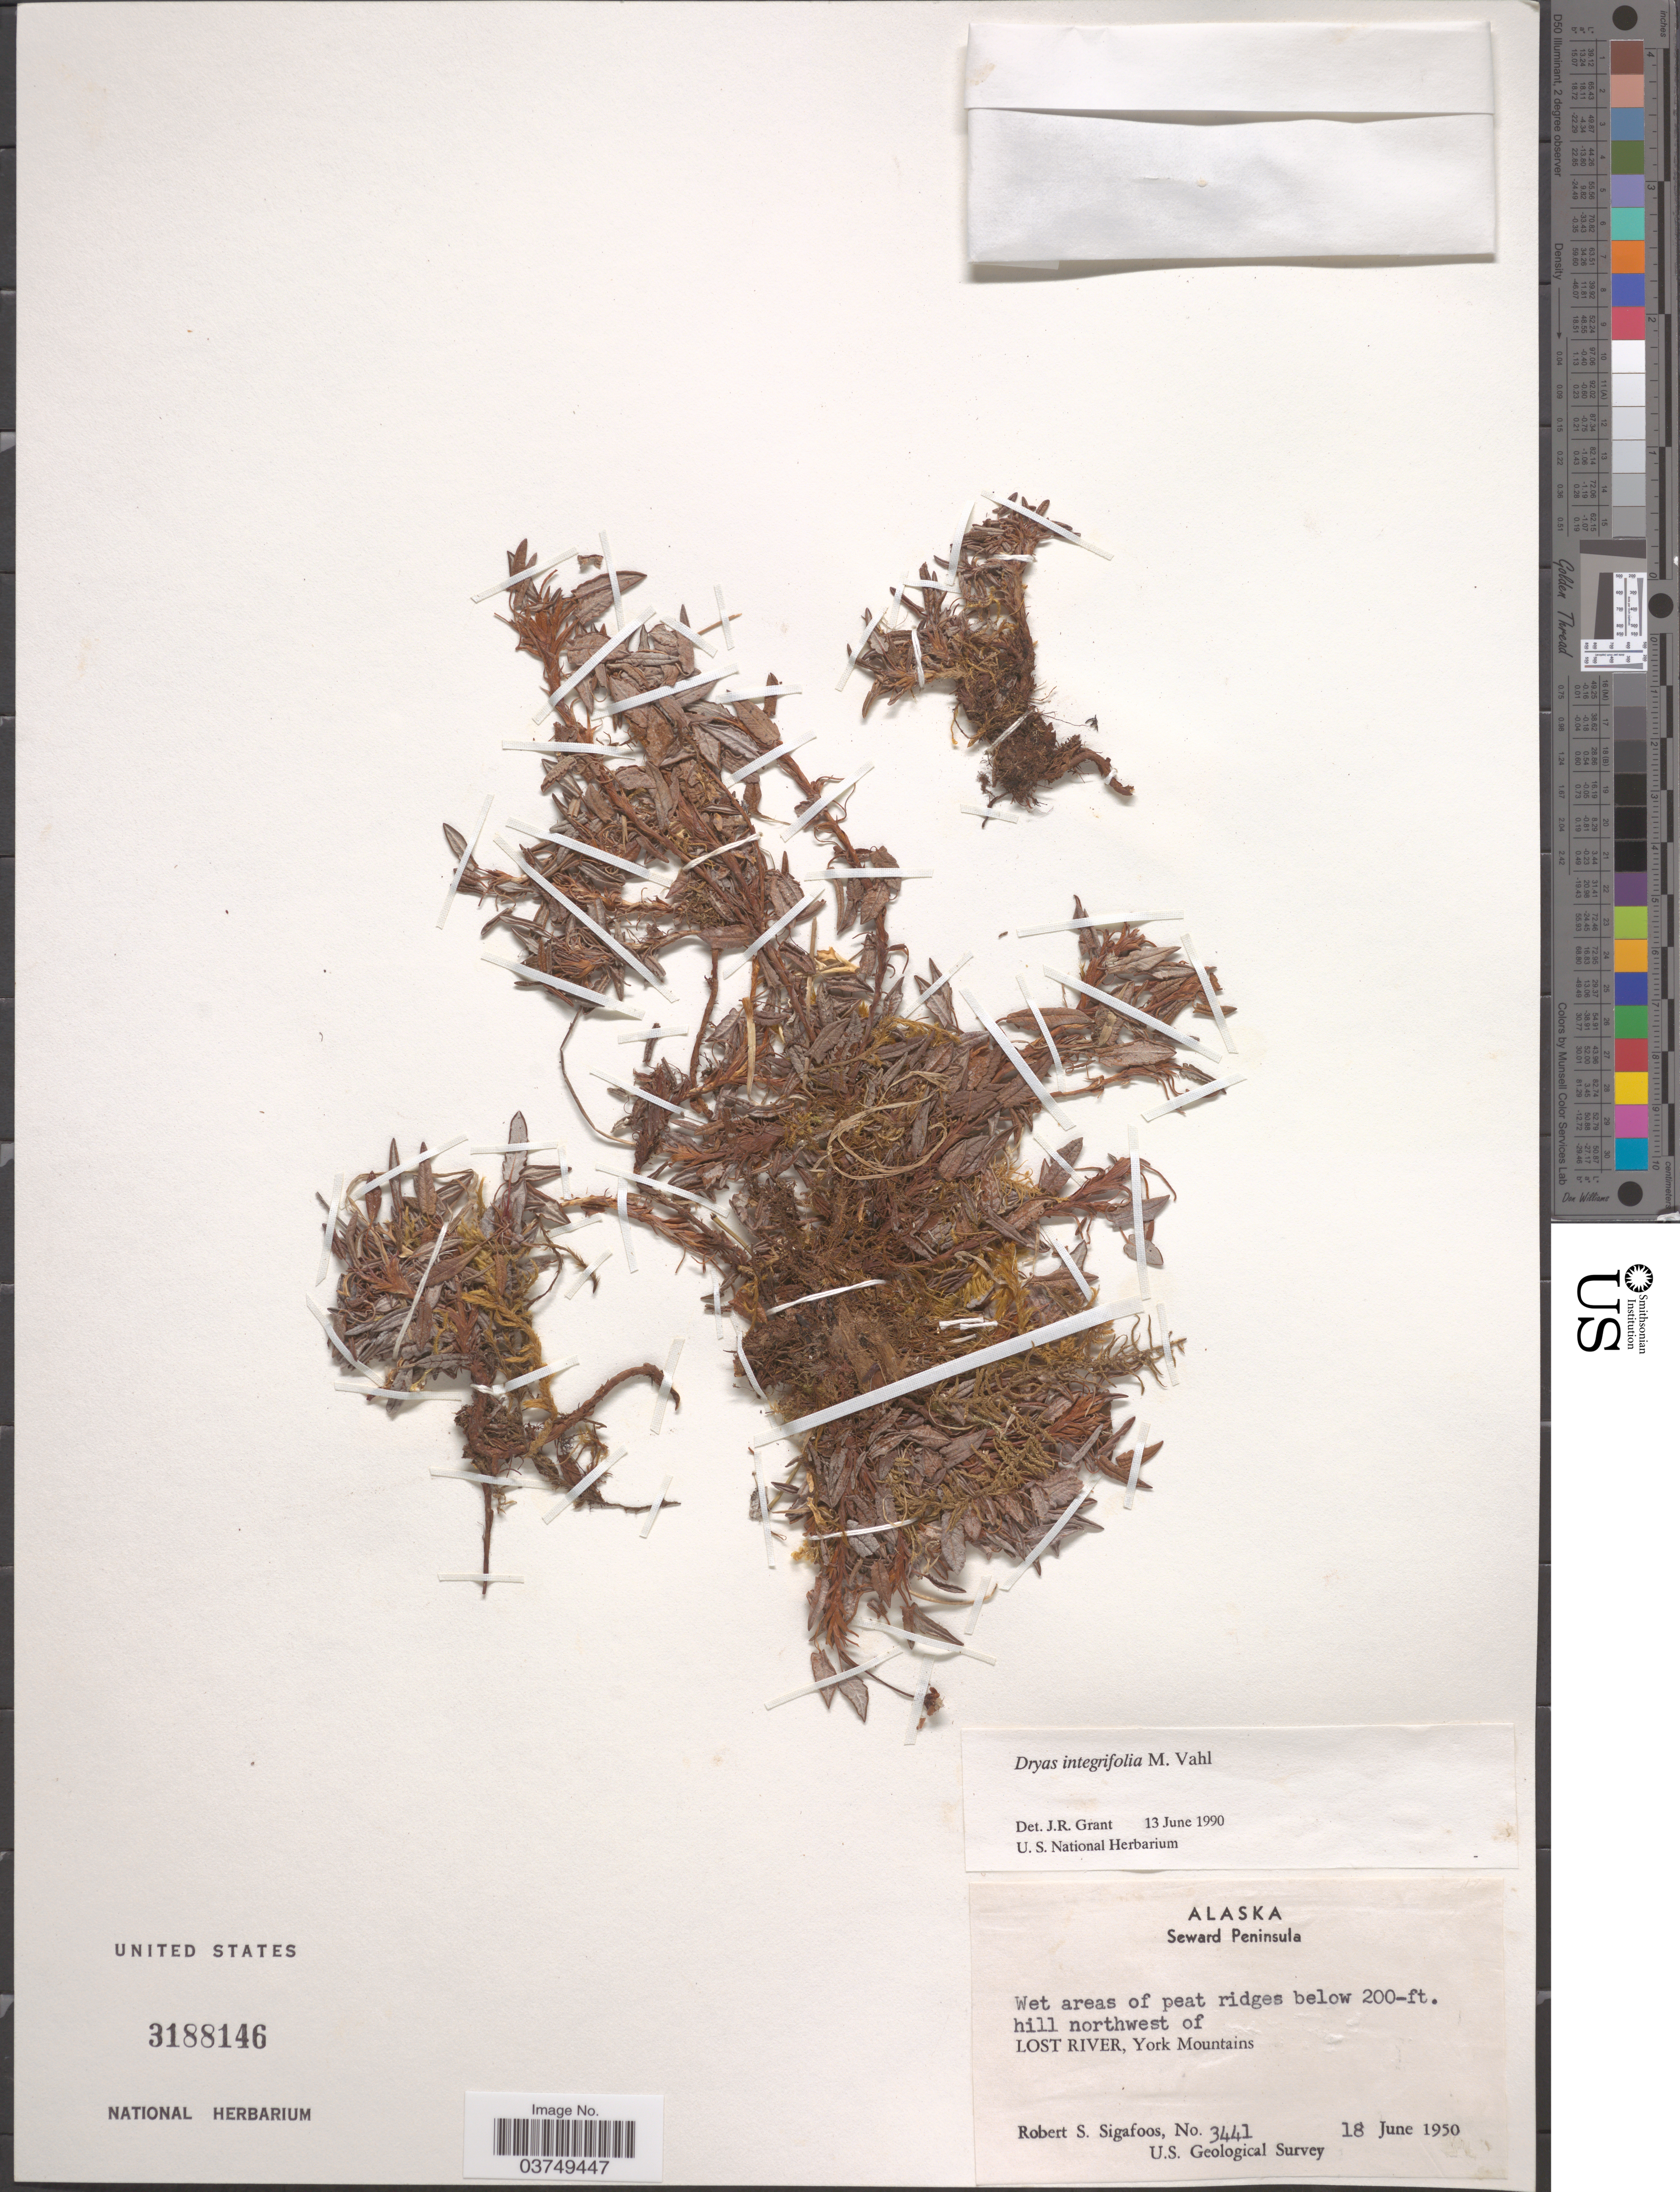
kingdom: Plantae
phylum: Tracheophyta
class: Magnoliopsida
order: Rosales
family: Rosaceae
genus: Dryas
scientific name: Dryas integrifolia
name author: Vahl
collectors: R. Sigafoos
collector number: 3441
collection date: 1950-06-18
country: United States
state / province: Alaska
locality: Seward Peninsula. Wet areas of peat ridges. Hill northwest of Lost River, York Mountains.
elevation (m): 61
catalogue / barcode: US 3188146